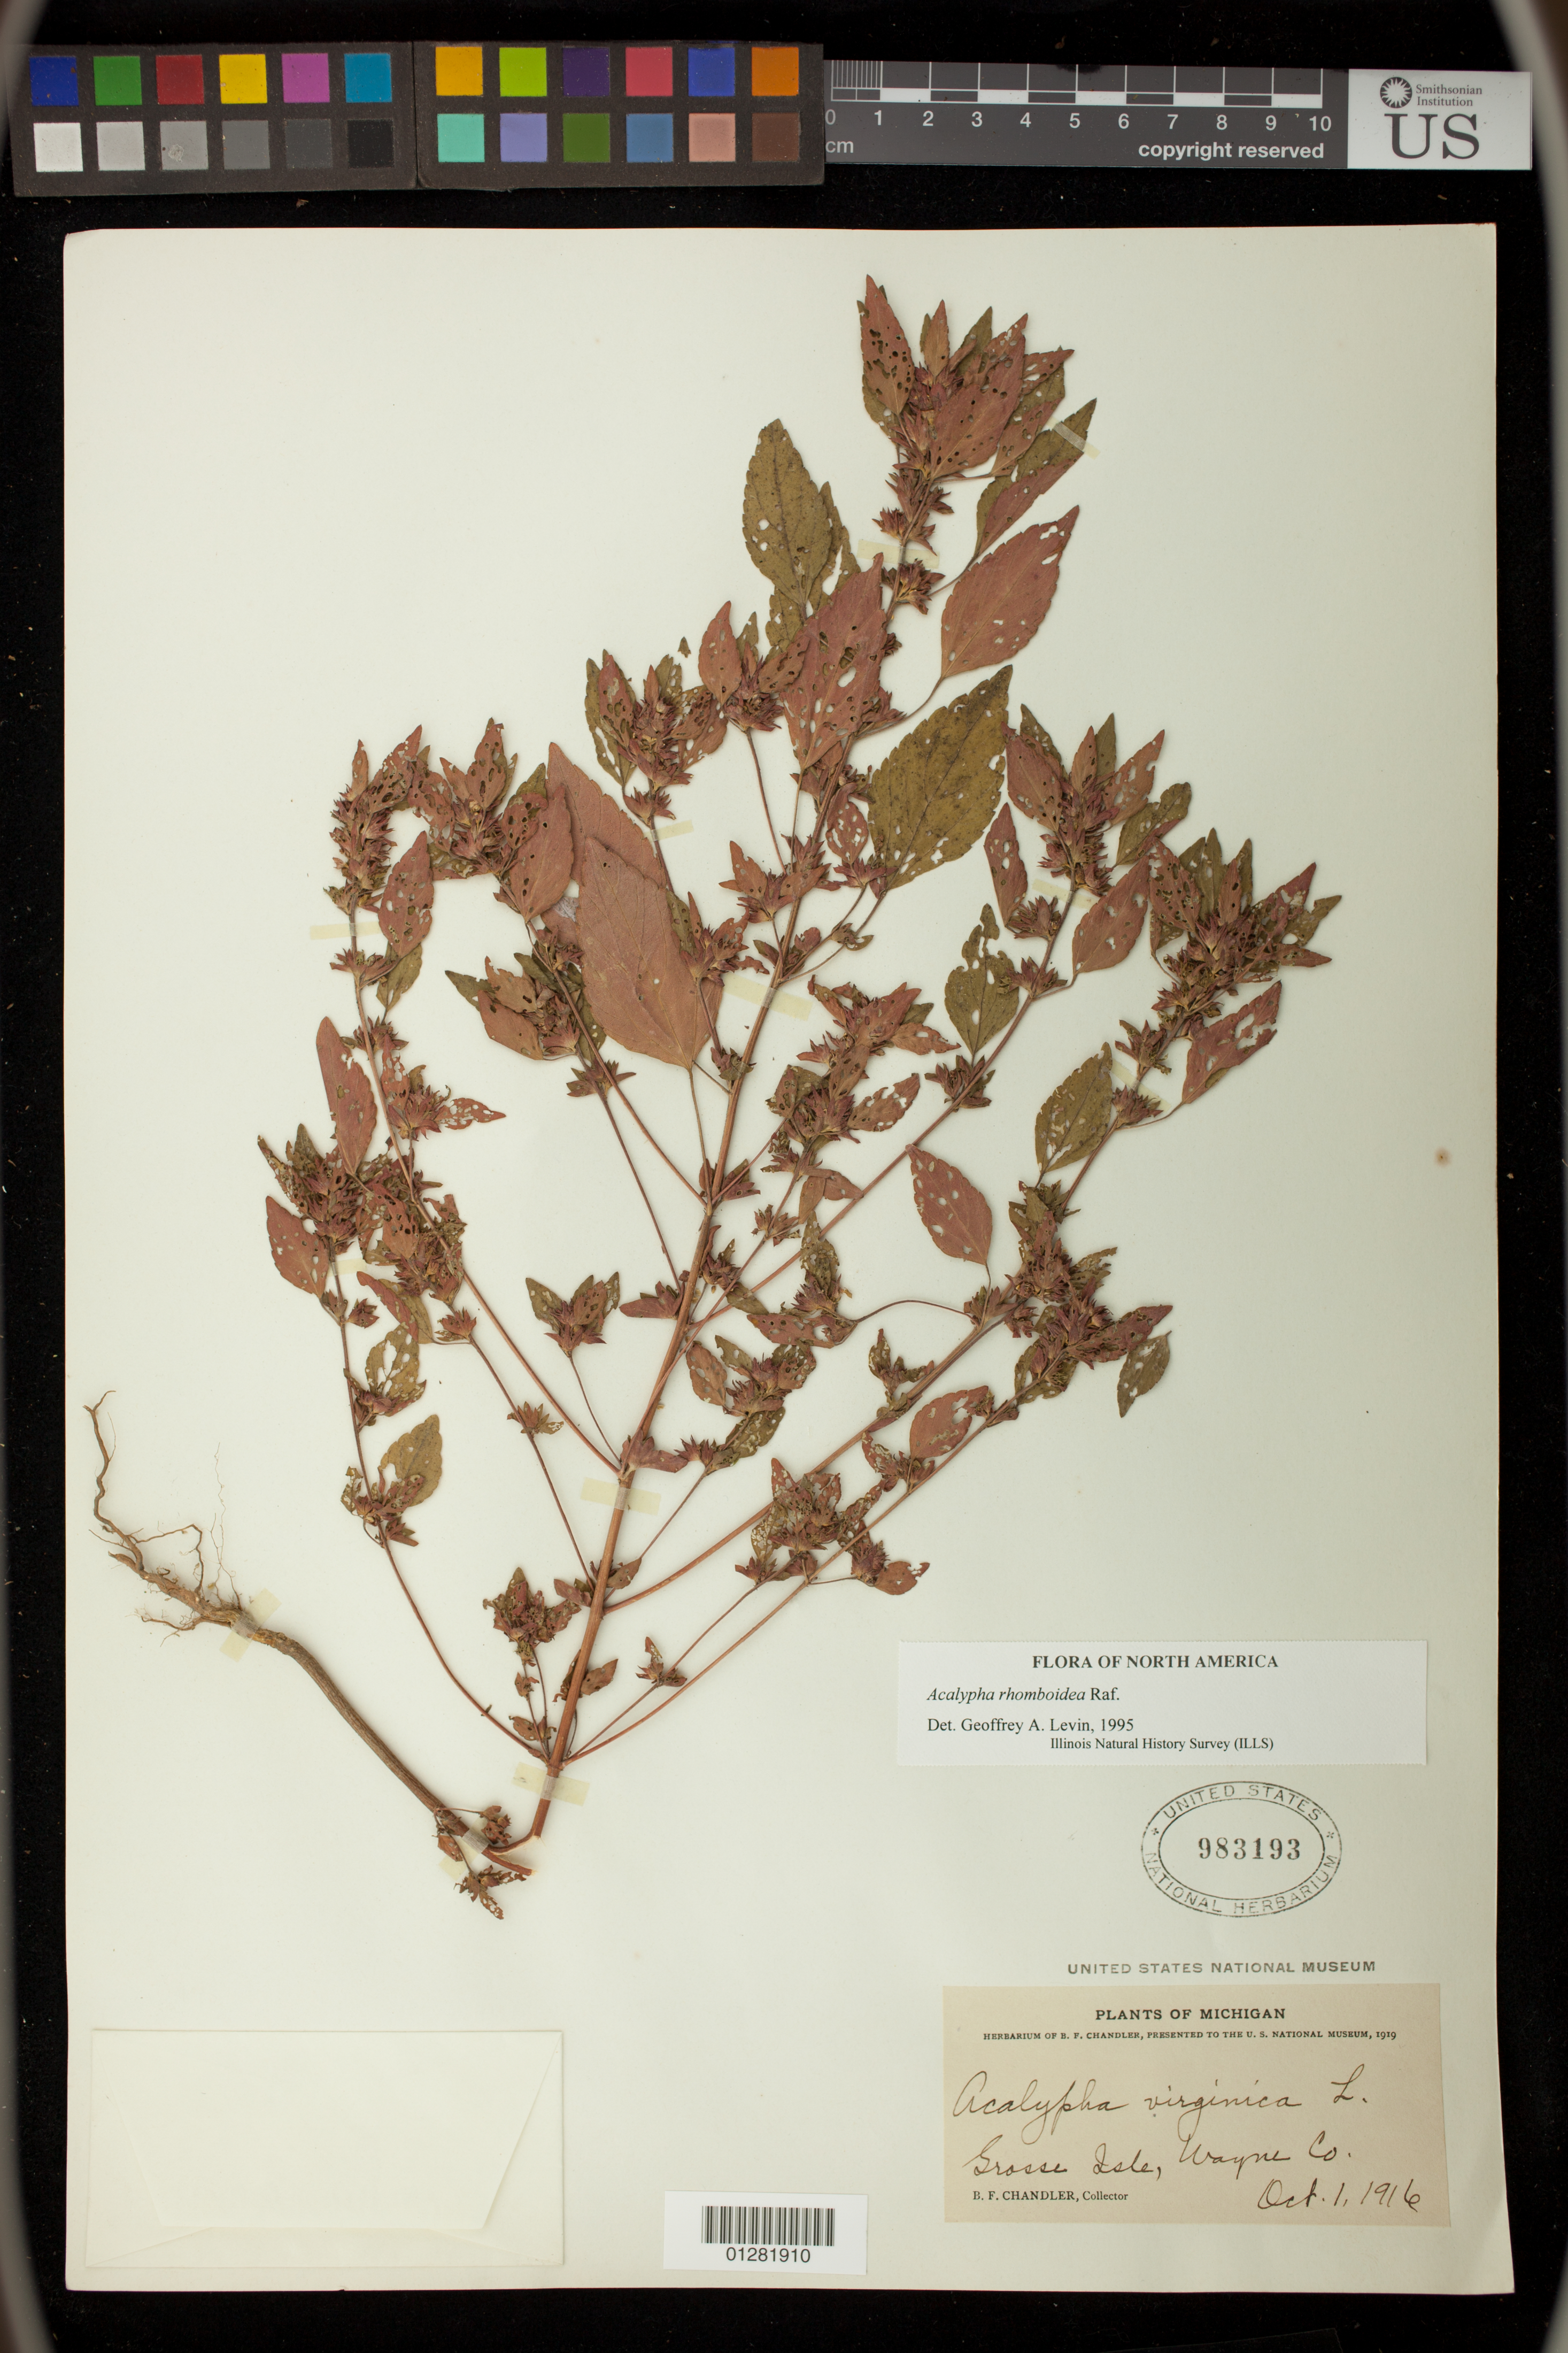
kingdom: Plantae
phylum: Tracheophyta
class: Magnoliopsida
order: Malpighiales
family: Euphorbiaceae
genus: Acalypha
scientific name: Acalypha rhomboidea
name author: Raf.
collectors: B. F. Chandler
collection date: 1916-10-01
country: United States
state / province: Michigan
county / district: Wayne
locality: Grosse Isle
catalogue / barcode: US 983193